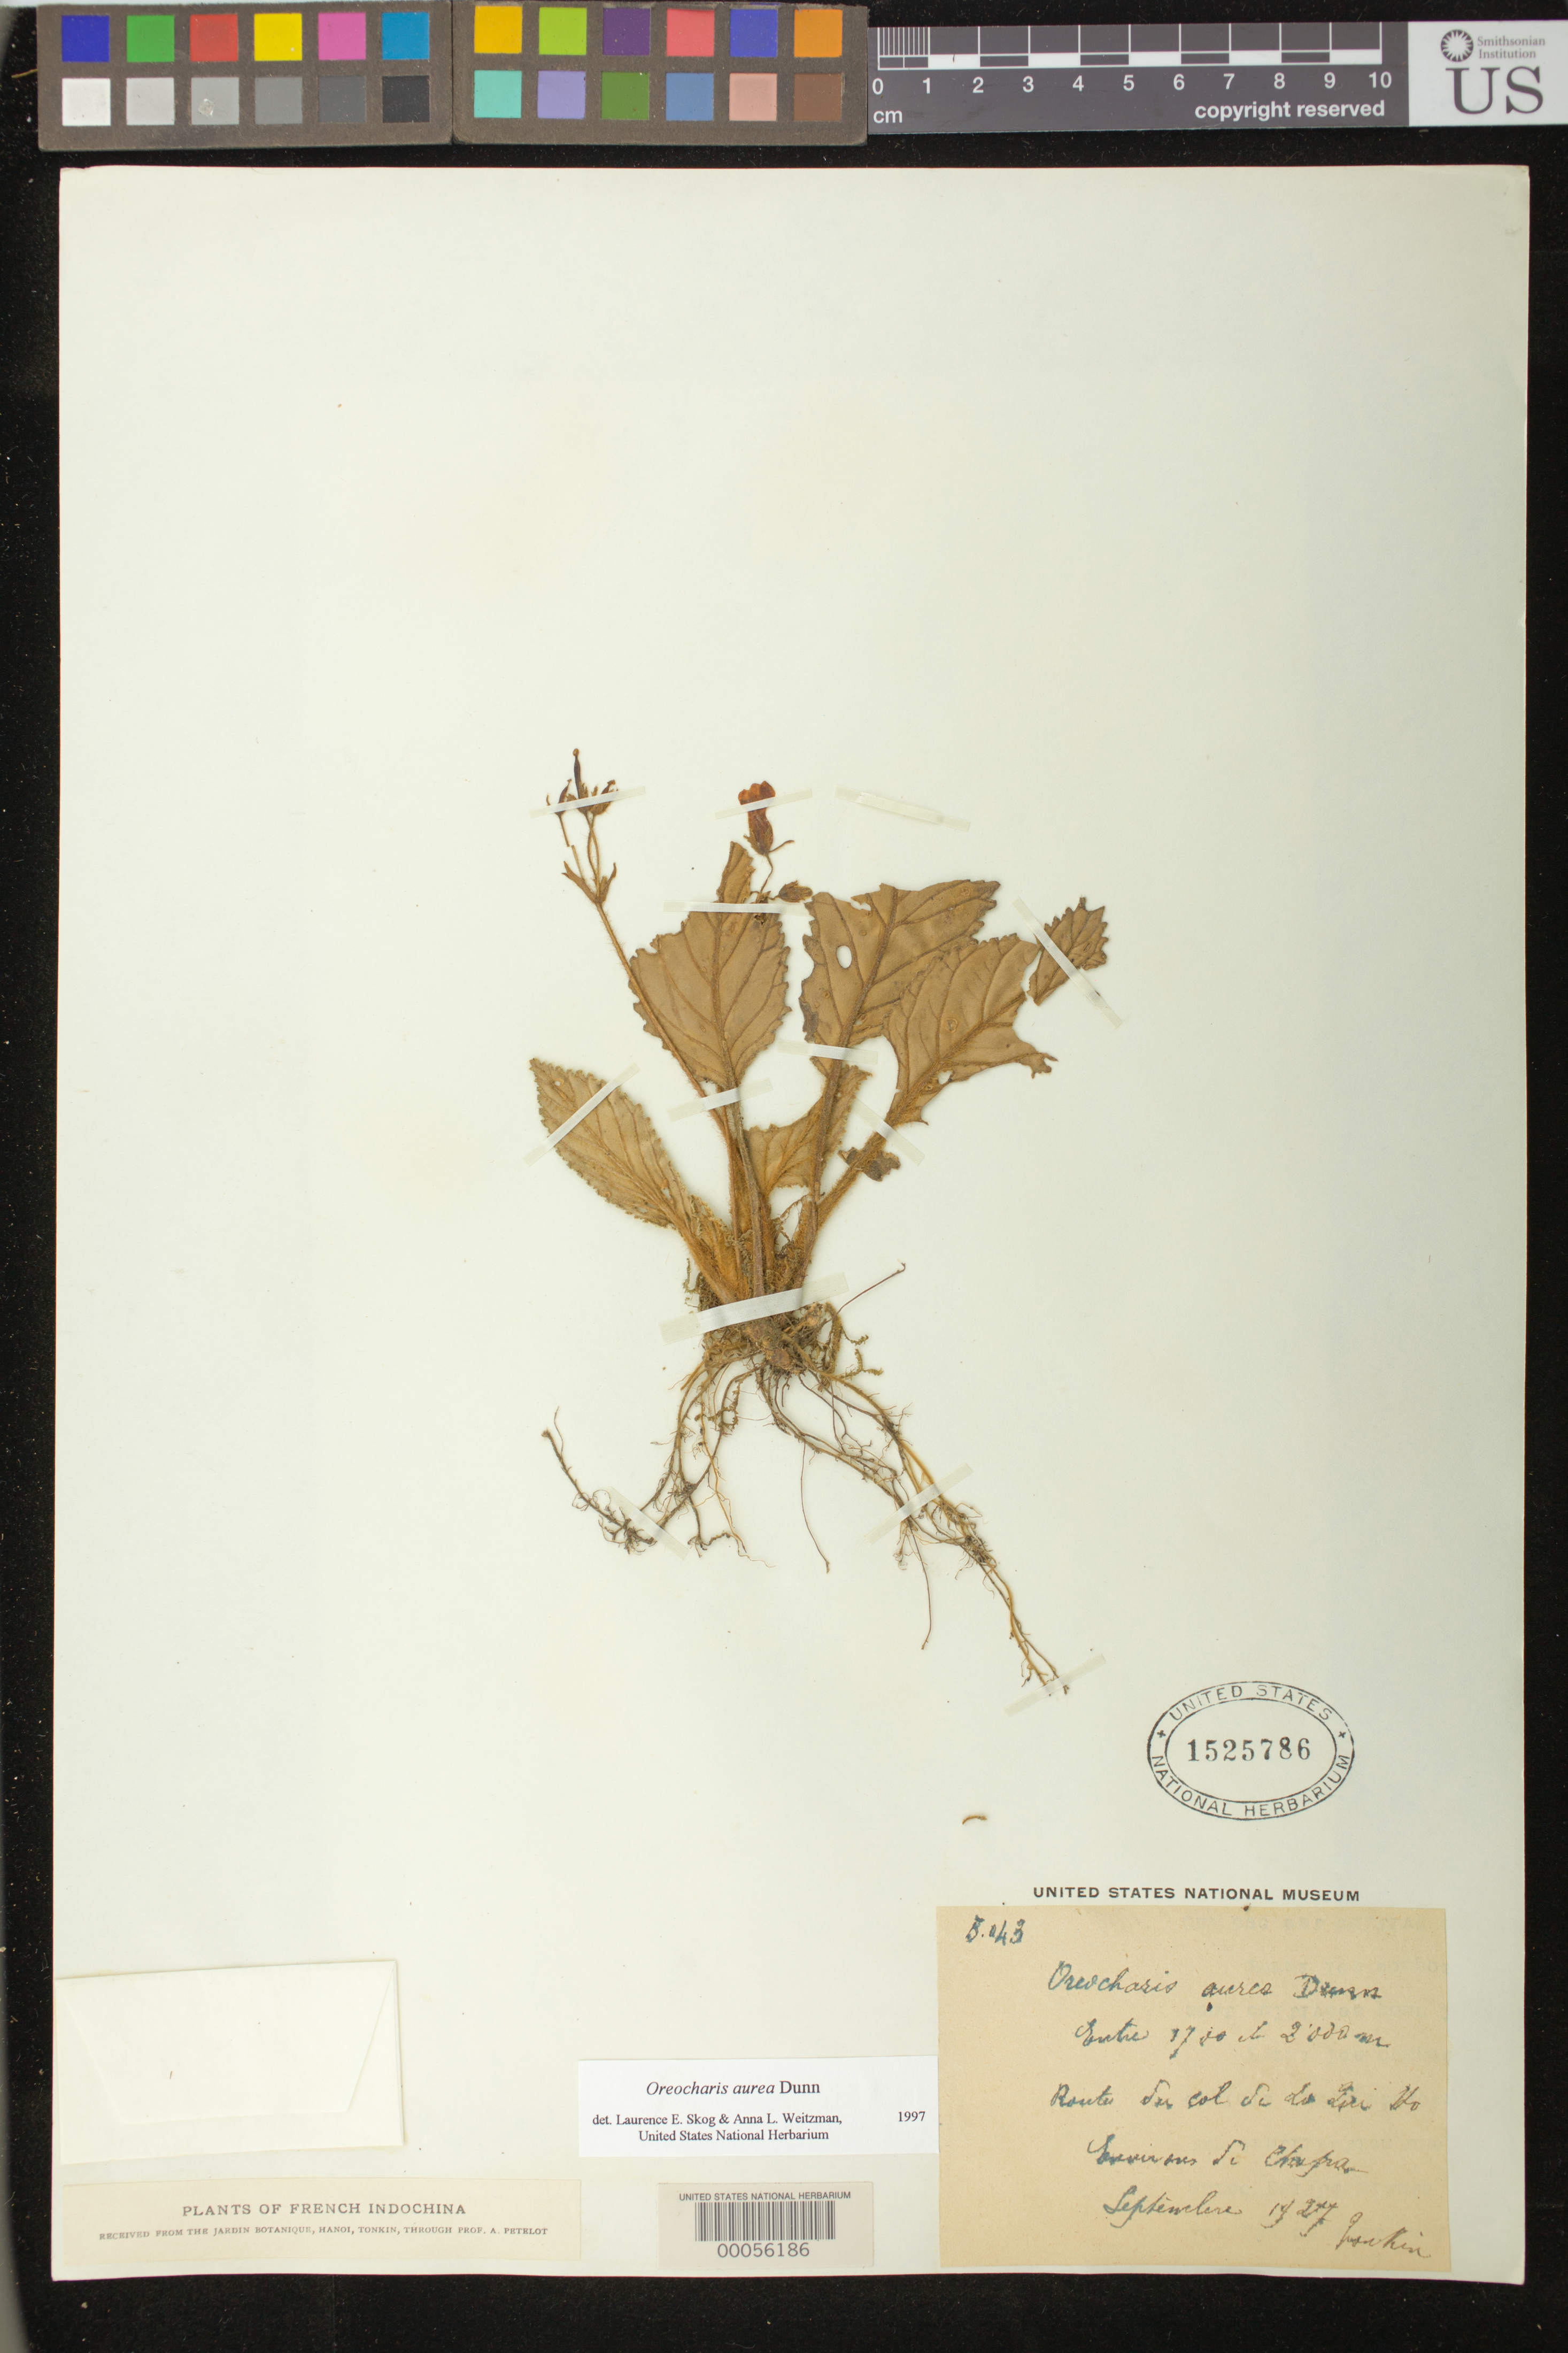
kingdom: Plantae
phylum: Tracheophyta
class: Magnoliopsida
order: Lamiales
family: Gesneriaceae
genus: Oreocharis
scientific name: Oreocharis aurea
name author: Dunn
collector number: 5043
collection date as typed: Sep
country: Vietnam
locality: Tonkin (french indochina)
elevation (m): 1700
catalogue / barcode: US 1525786